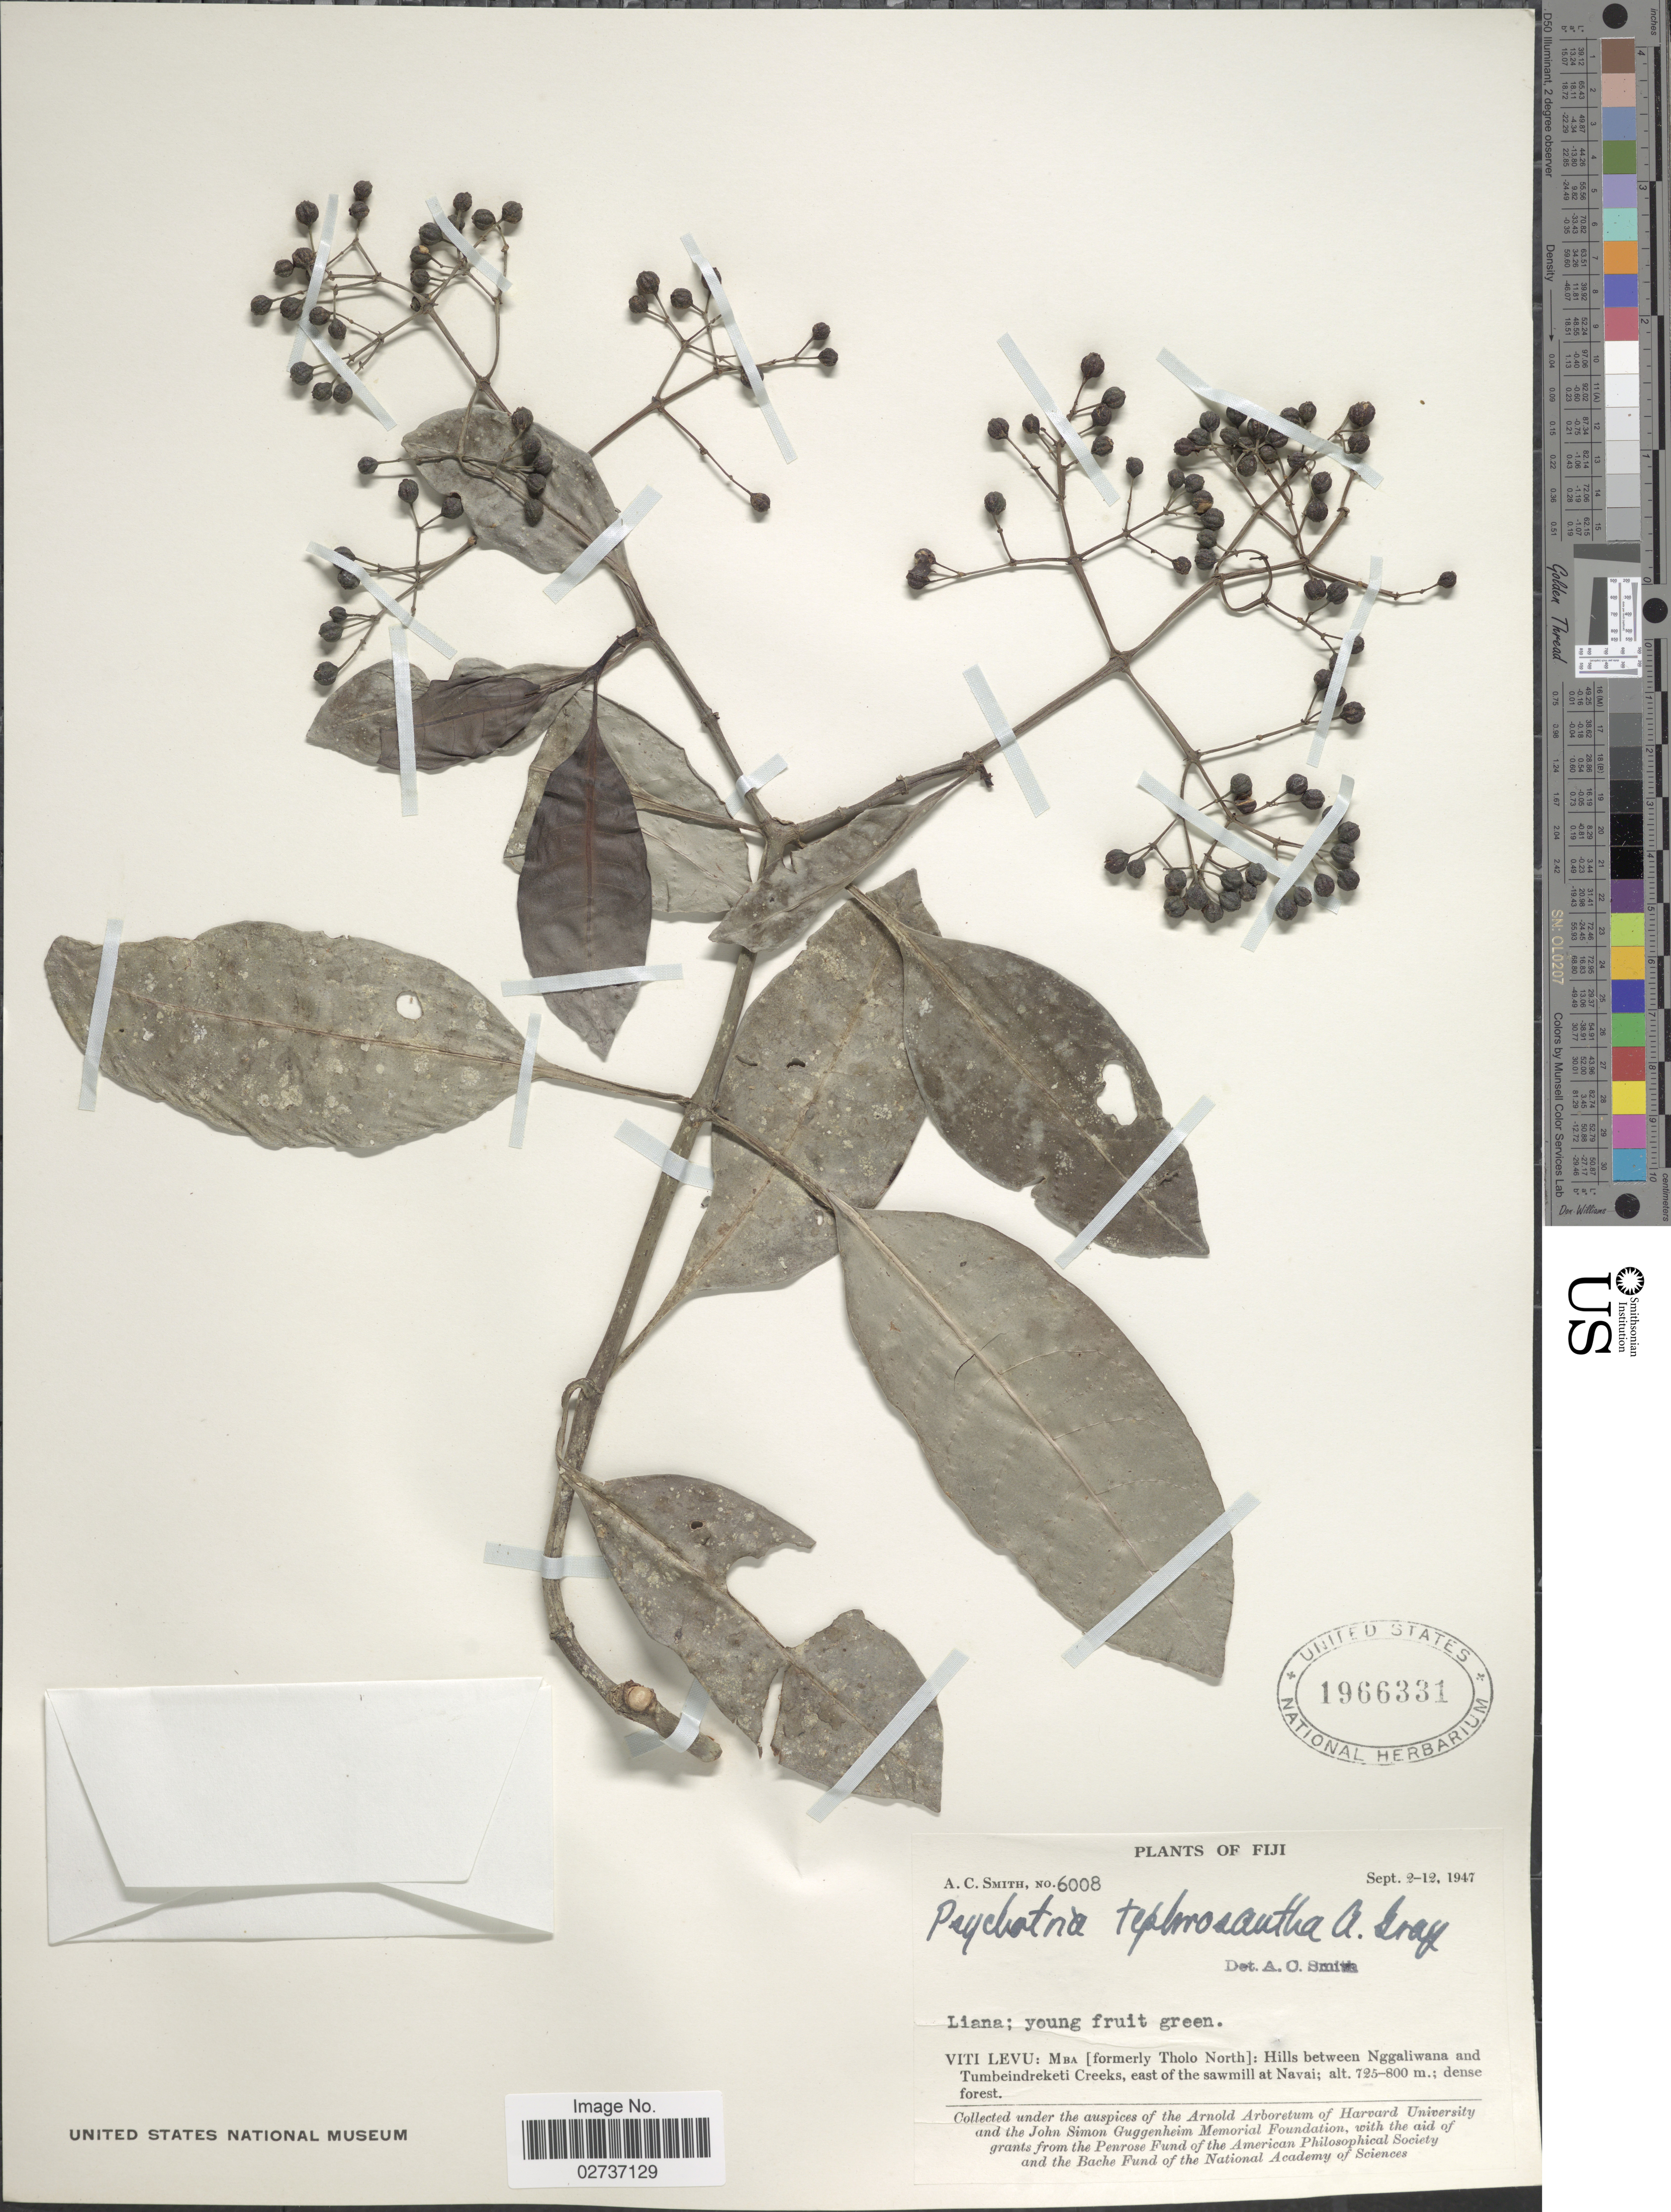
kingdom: Plantae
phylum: Tracheophyta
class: Magnoliopsida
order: Gentianales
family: Rubiaceae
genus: Psychotria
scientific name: Psychotria tephrosantha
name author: A. Gray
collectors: A. C. Smith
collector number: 6008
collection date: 1947-09-02/1947-09-12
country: Fiji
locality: Viti Levu: Mba (formerly Tholo North): Hills between Nggaliwana and Tumbeindreketi Creeks, east of the sawmill at Navai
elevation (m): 725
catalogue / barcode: US 1966331